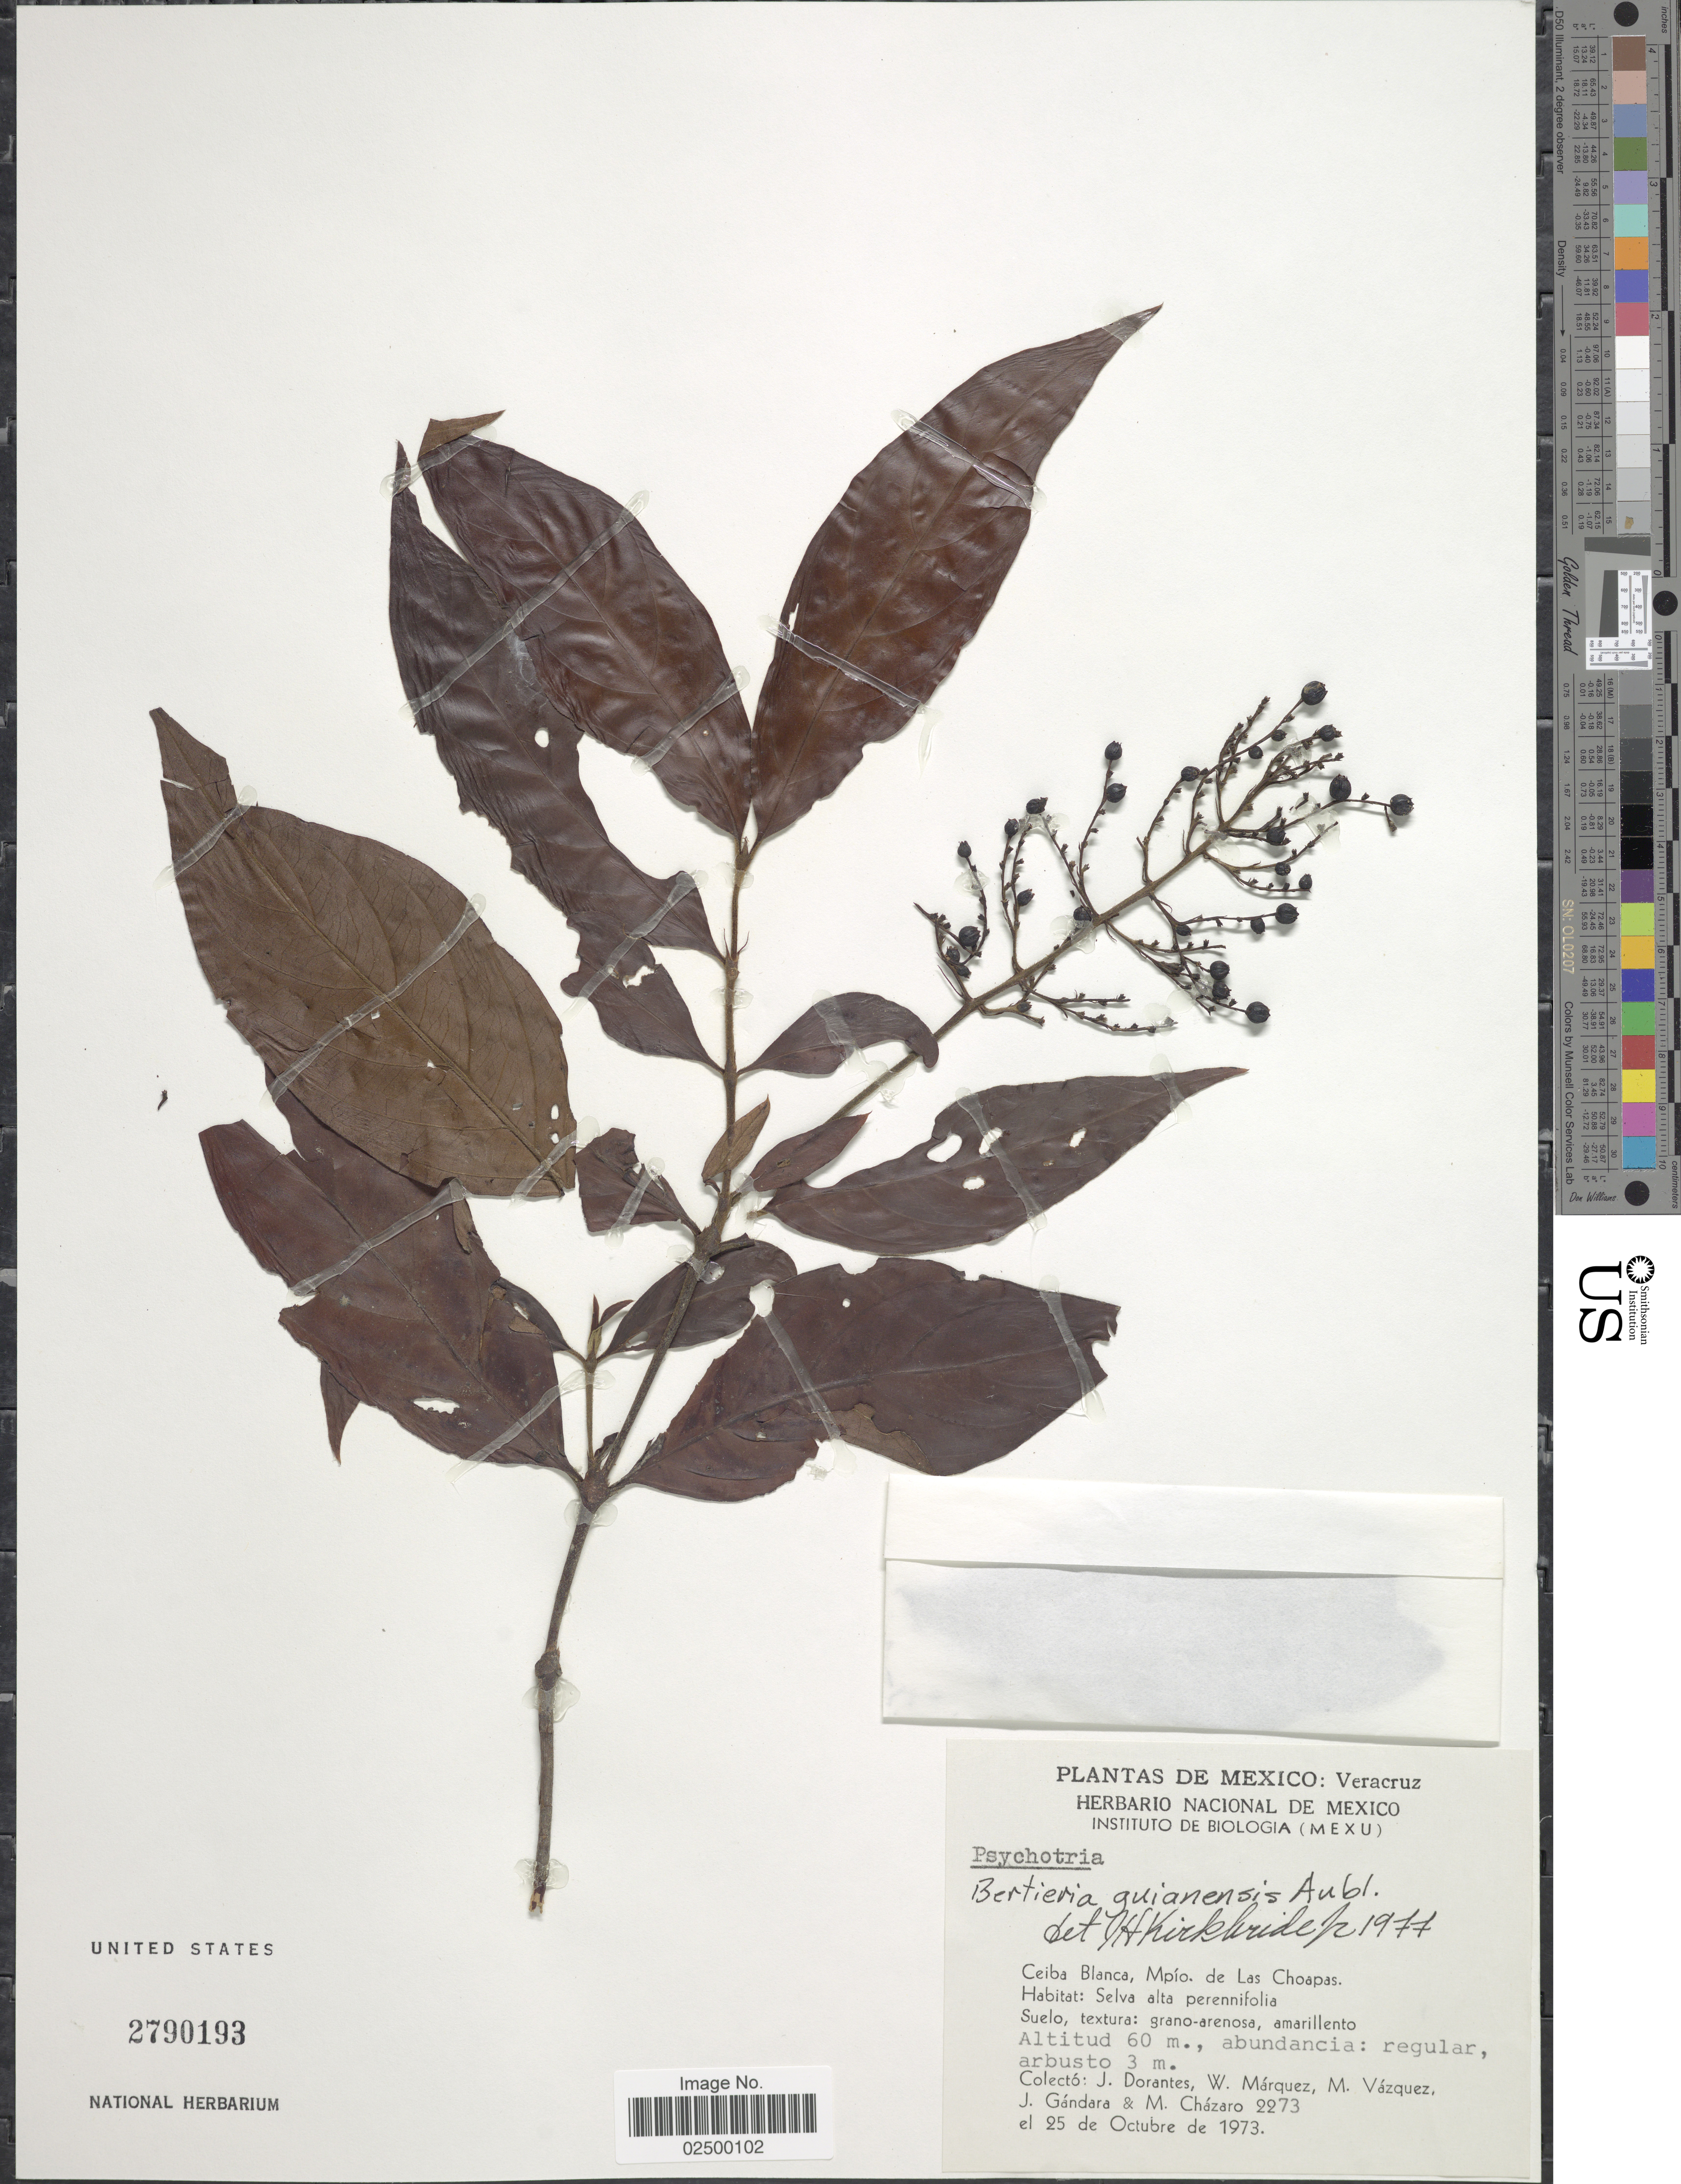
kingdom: Plantae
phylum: Tracheophyta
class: Magnoliopsida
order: Gentianales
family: Rubiaceae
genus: Bertiera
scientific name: Bertiera guianensis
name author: Aubl.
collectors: J. Dorantes, W. Márquez, M. Vázquez, J. M. Gándara & M. Chazaro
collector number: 2273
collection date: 1973-10-25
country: Mexico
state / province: Veracruz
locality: Veracruz, Ceiba Blanca, Mpio. de Las Choapas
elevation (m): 60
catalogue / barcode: US 2790193